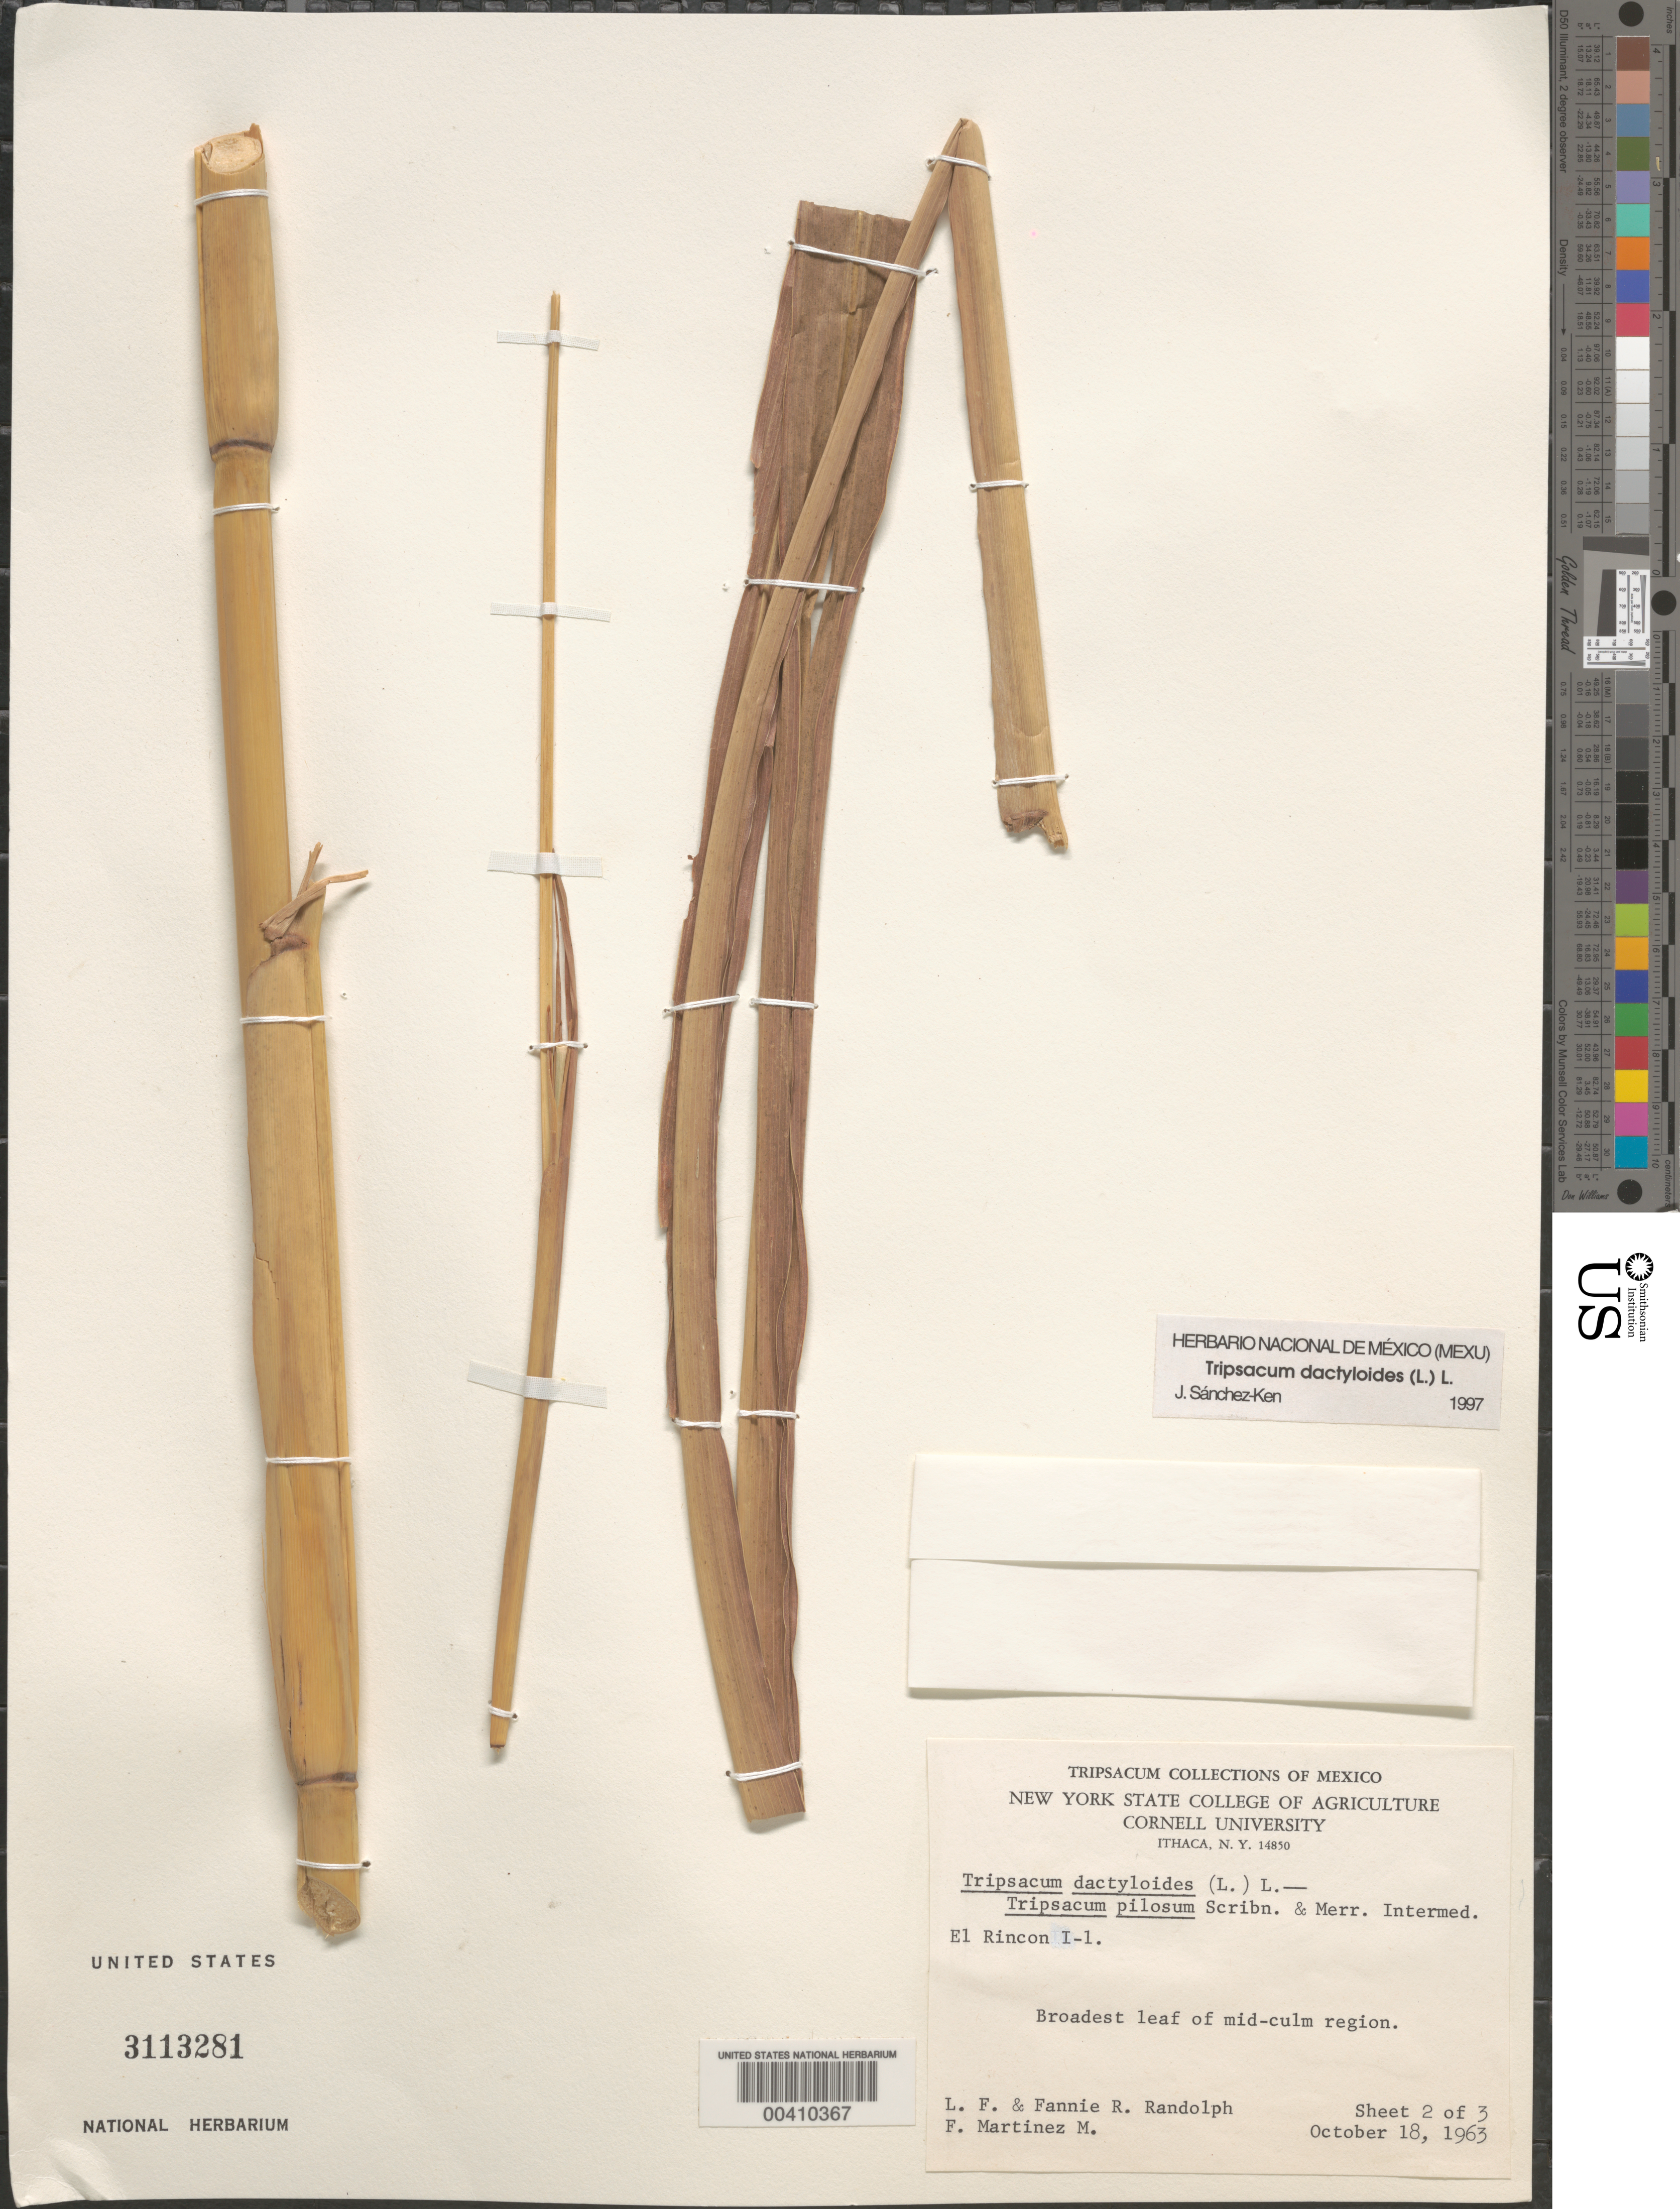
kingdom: Plantae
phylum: Tracheophyta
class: Liliopsida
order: Poales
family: Poaceae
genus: Tripsacum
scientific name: Tripsacum dactyloides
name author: (L.) L.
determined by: Sánchez-Ken, J. G.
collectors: L. F. Randolph, F. Randolph & F. Martinez-M.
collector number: I-1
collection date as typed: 18 Oct 1963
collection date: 1963-10-18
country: Mexico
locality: El Rincon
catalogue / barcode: US 3113281